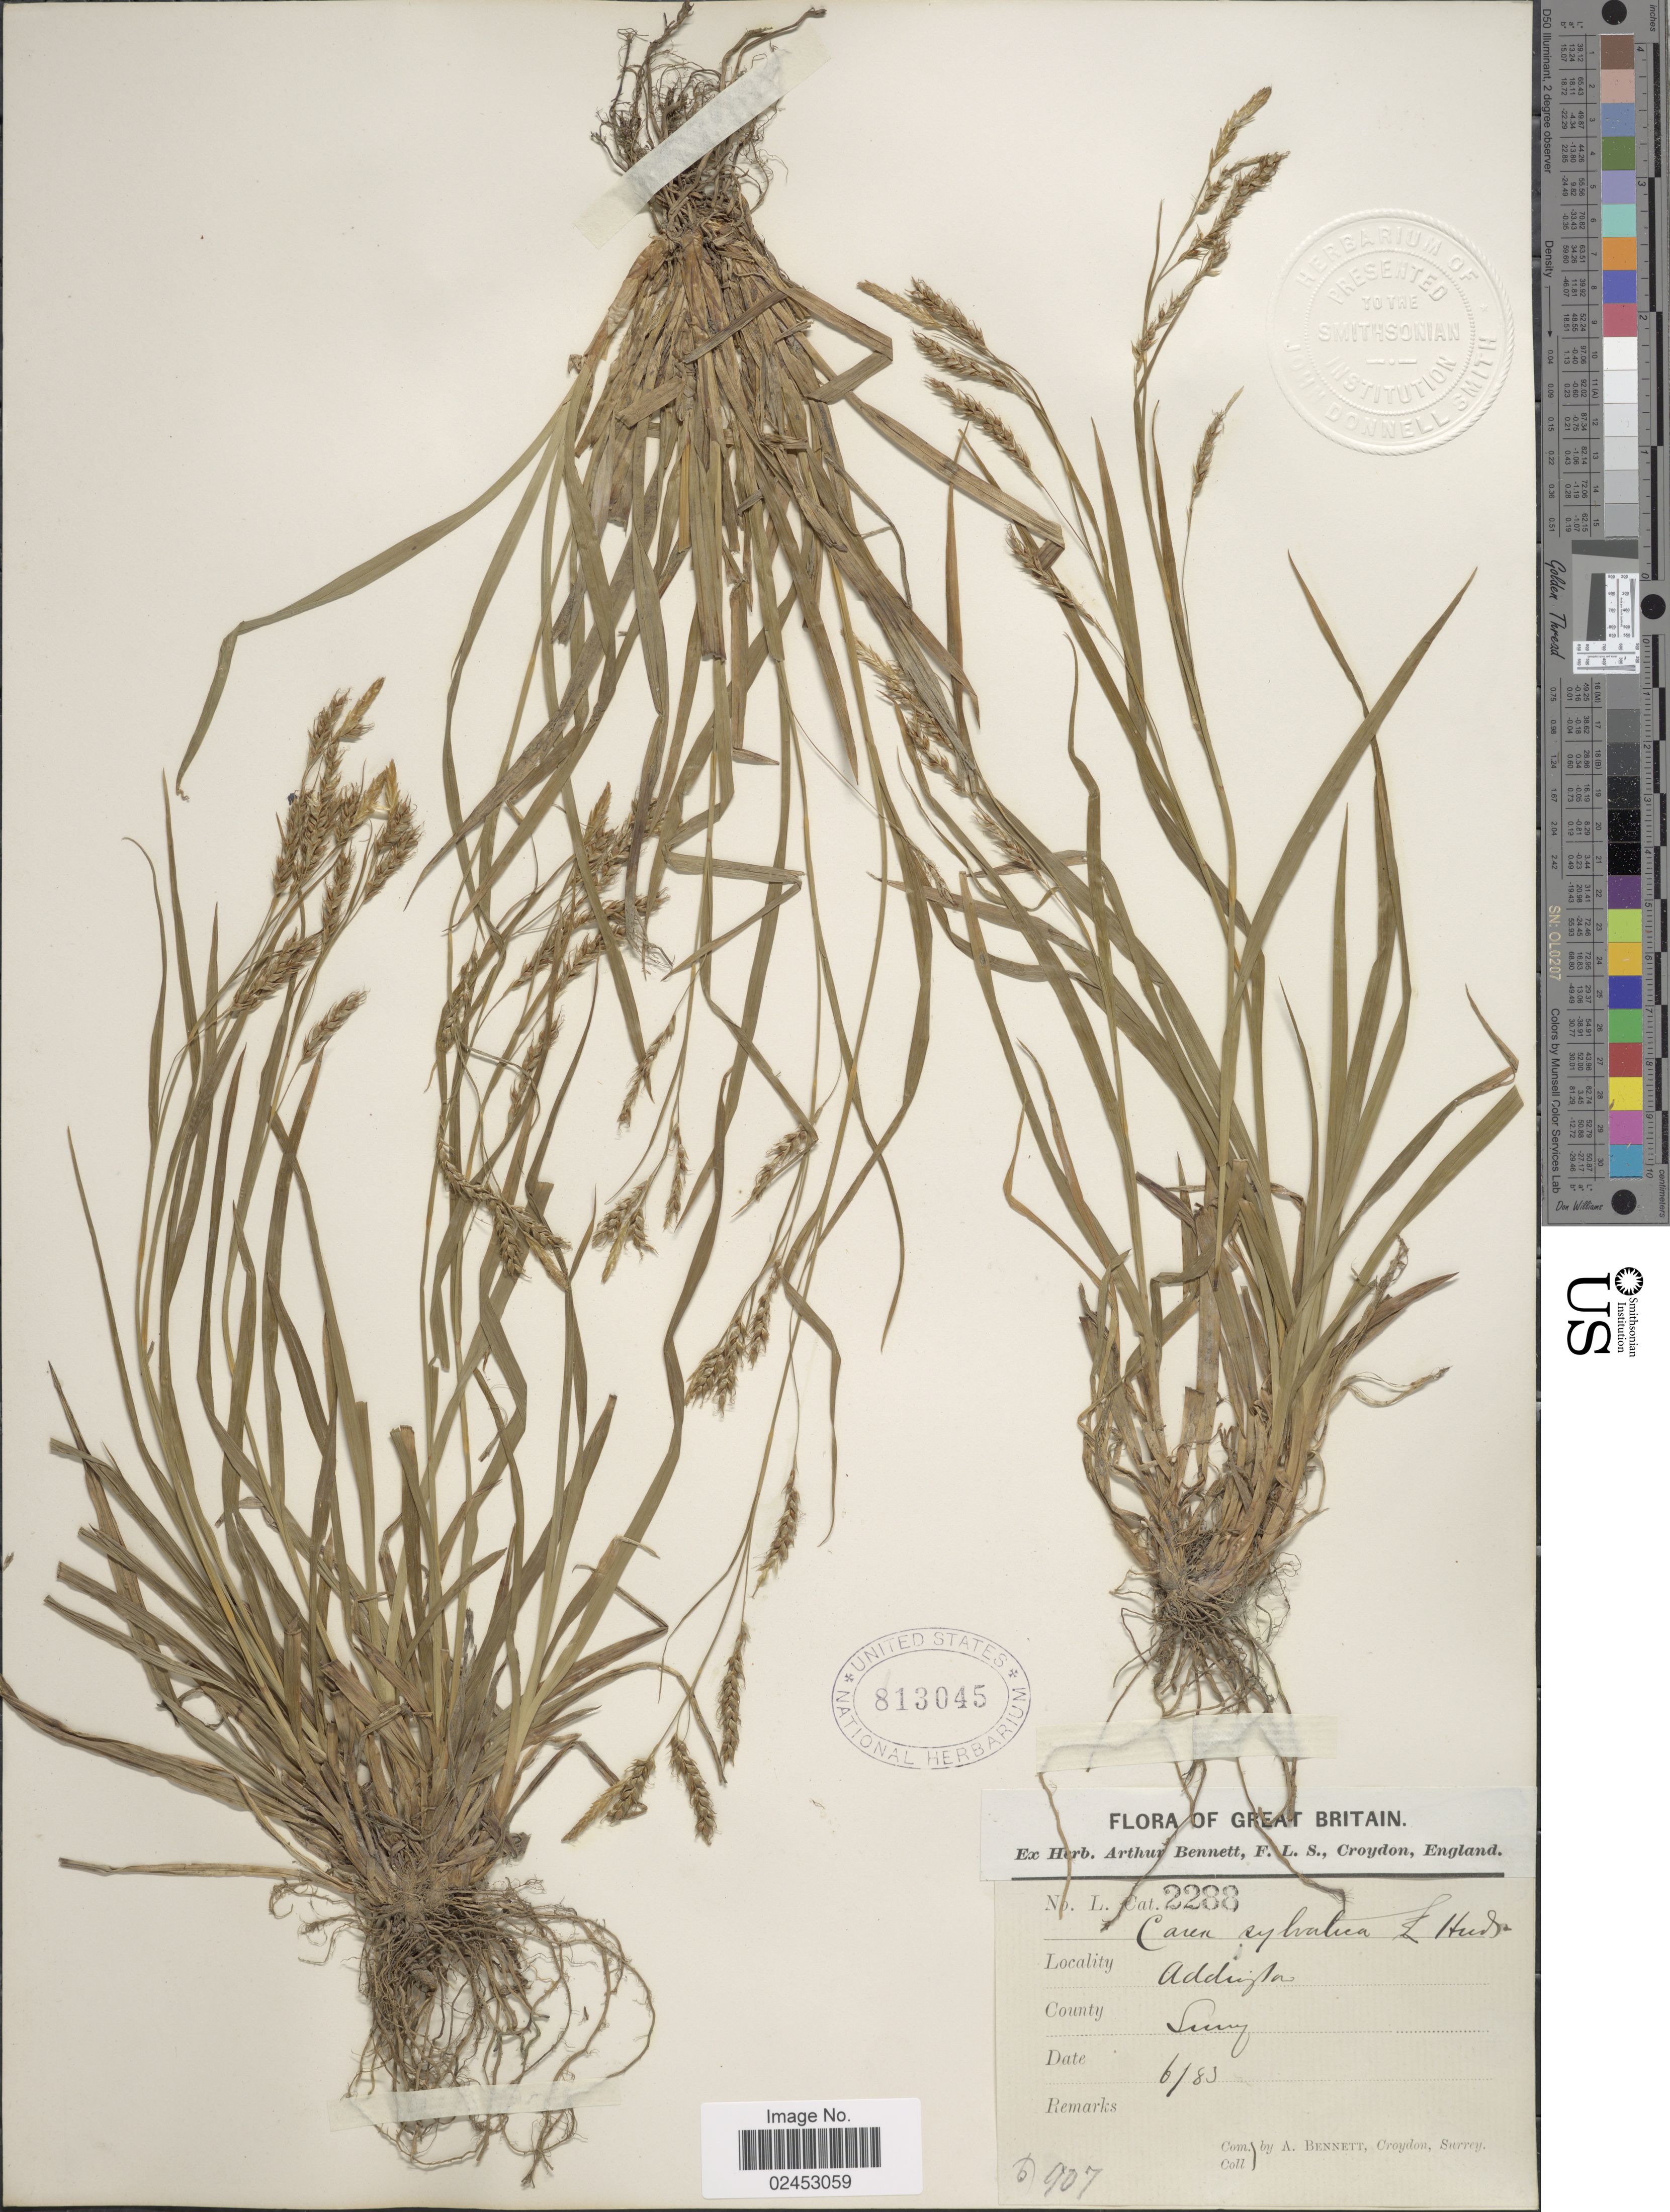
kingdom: Plantae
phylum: Tracheophyta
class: Liliopsida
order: Poales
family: Cyperaceae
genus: Carex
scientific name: Carex sylvatica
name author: Huds.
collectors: A. Bennet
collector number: L. Cat. 2288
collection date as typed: Transcribed d/m/y: /6/83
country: United Kingdom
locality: Great Britain, Addington, County Surrey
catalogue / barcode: US 813045